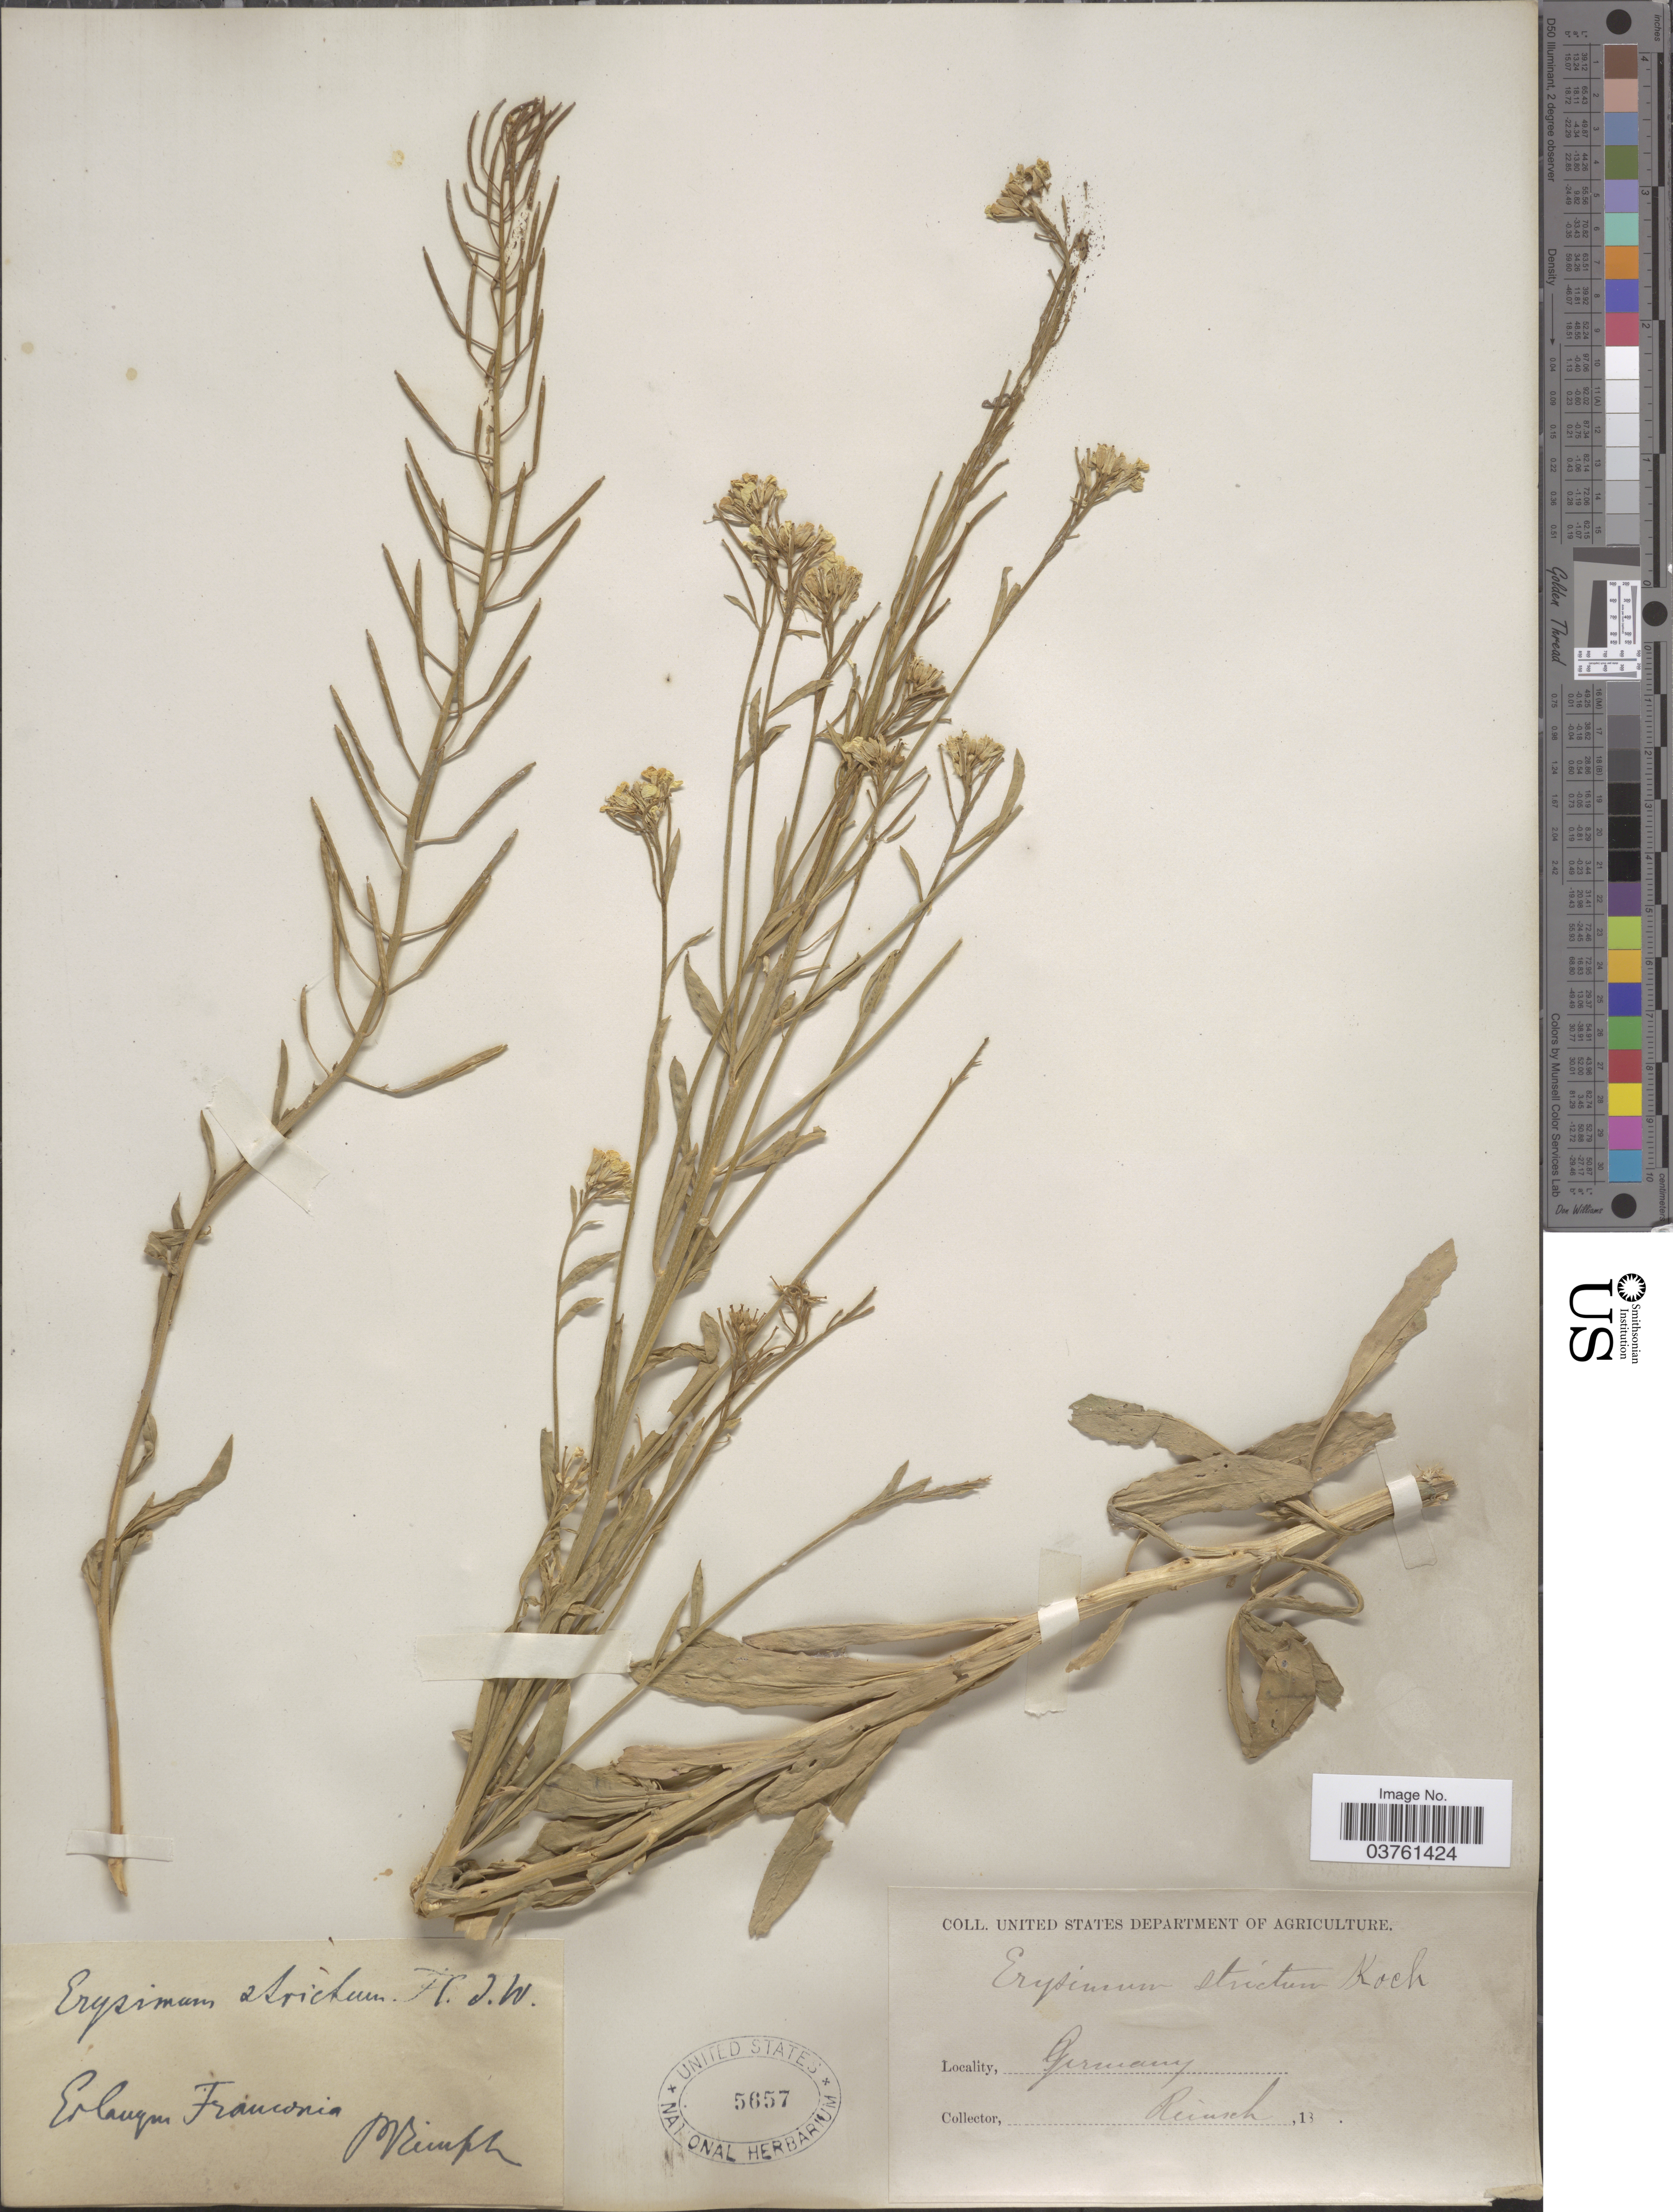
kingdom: Plantae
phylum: Tracheophyta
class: Magnoliopsida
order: Brassicales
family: Brassicaceae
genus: Erysimum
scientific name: Erysimum strictum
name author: DC.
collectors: P. Reinsch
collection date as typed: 18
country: Germany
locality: Erlangen. Franconia.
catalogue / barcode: US 5657